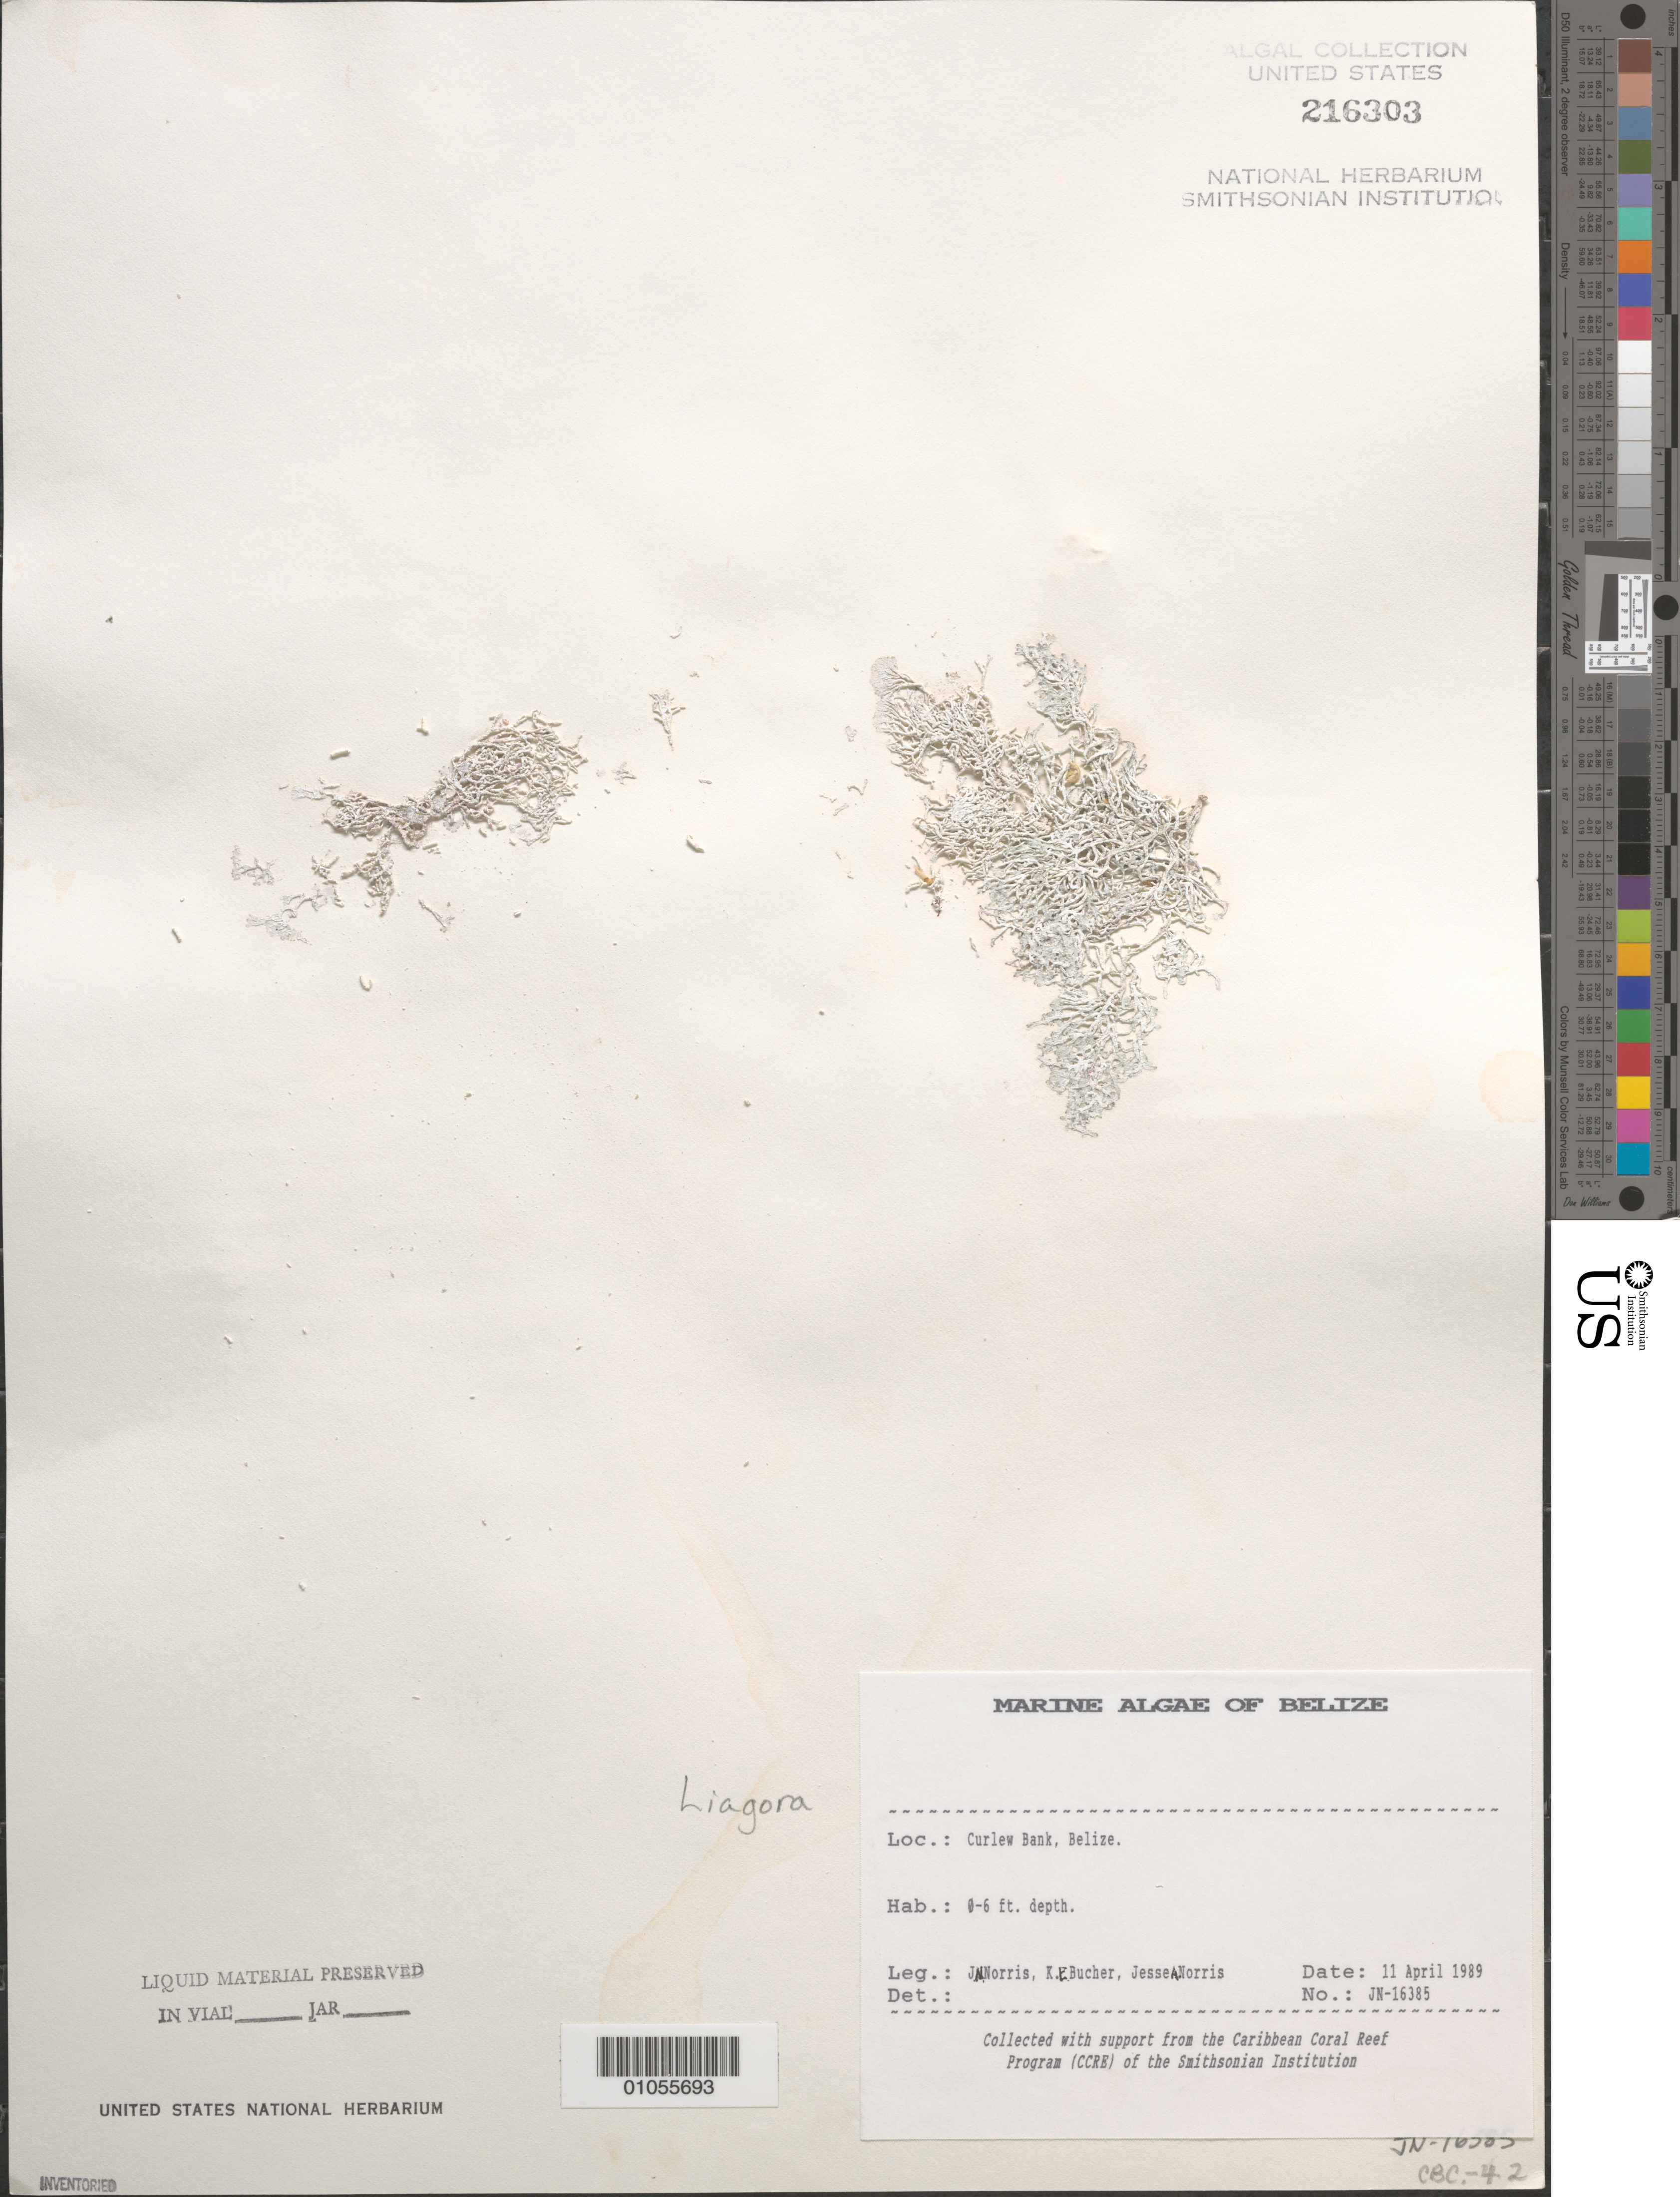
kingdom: Plantae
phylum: Rhodophyta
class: Florideophyceae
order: Nemaliales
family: Liagoraceae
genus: Liagora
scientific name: Liagora sp.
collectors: J. N. Norris, K. E. Bucher & J. A. Norris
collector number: JN-16385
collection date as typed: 11 Apr 1989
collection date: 1989-04-11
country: Belize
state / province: Stann Creek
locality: Curlew Bank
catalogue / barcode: US 216303